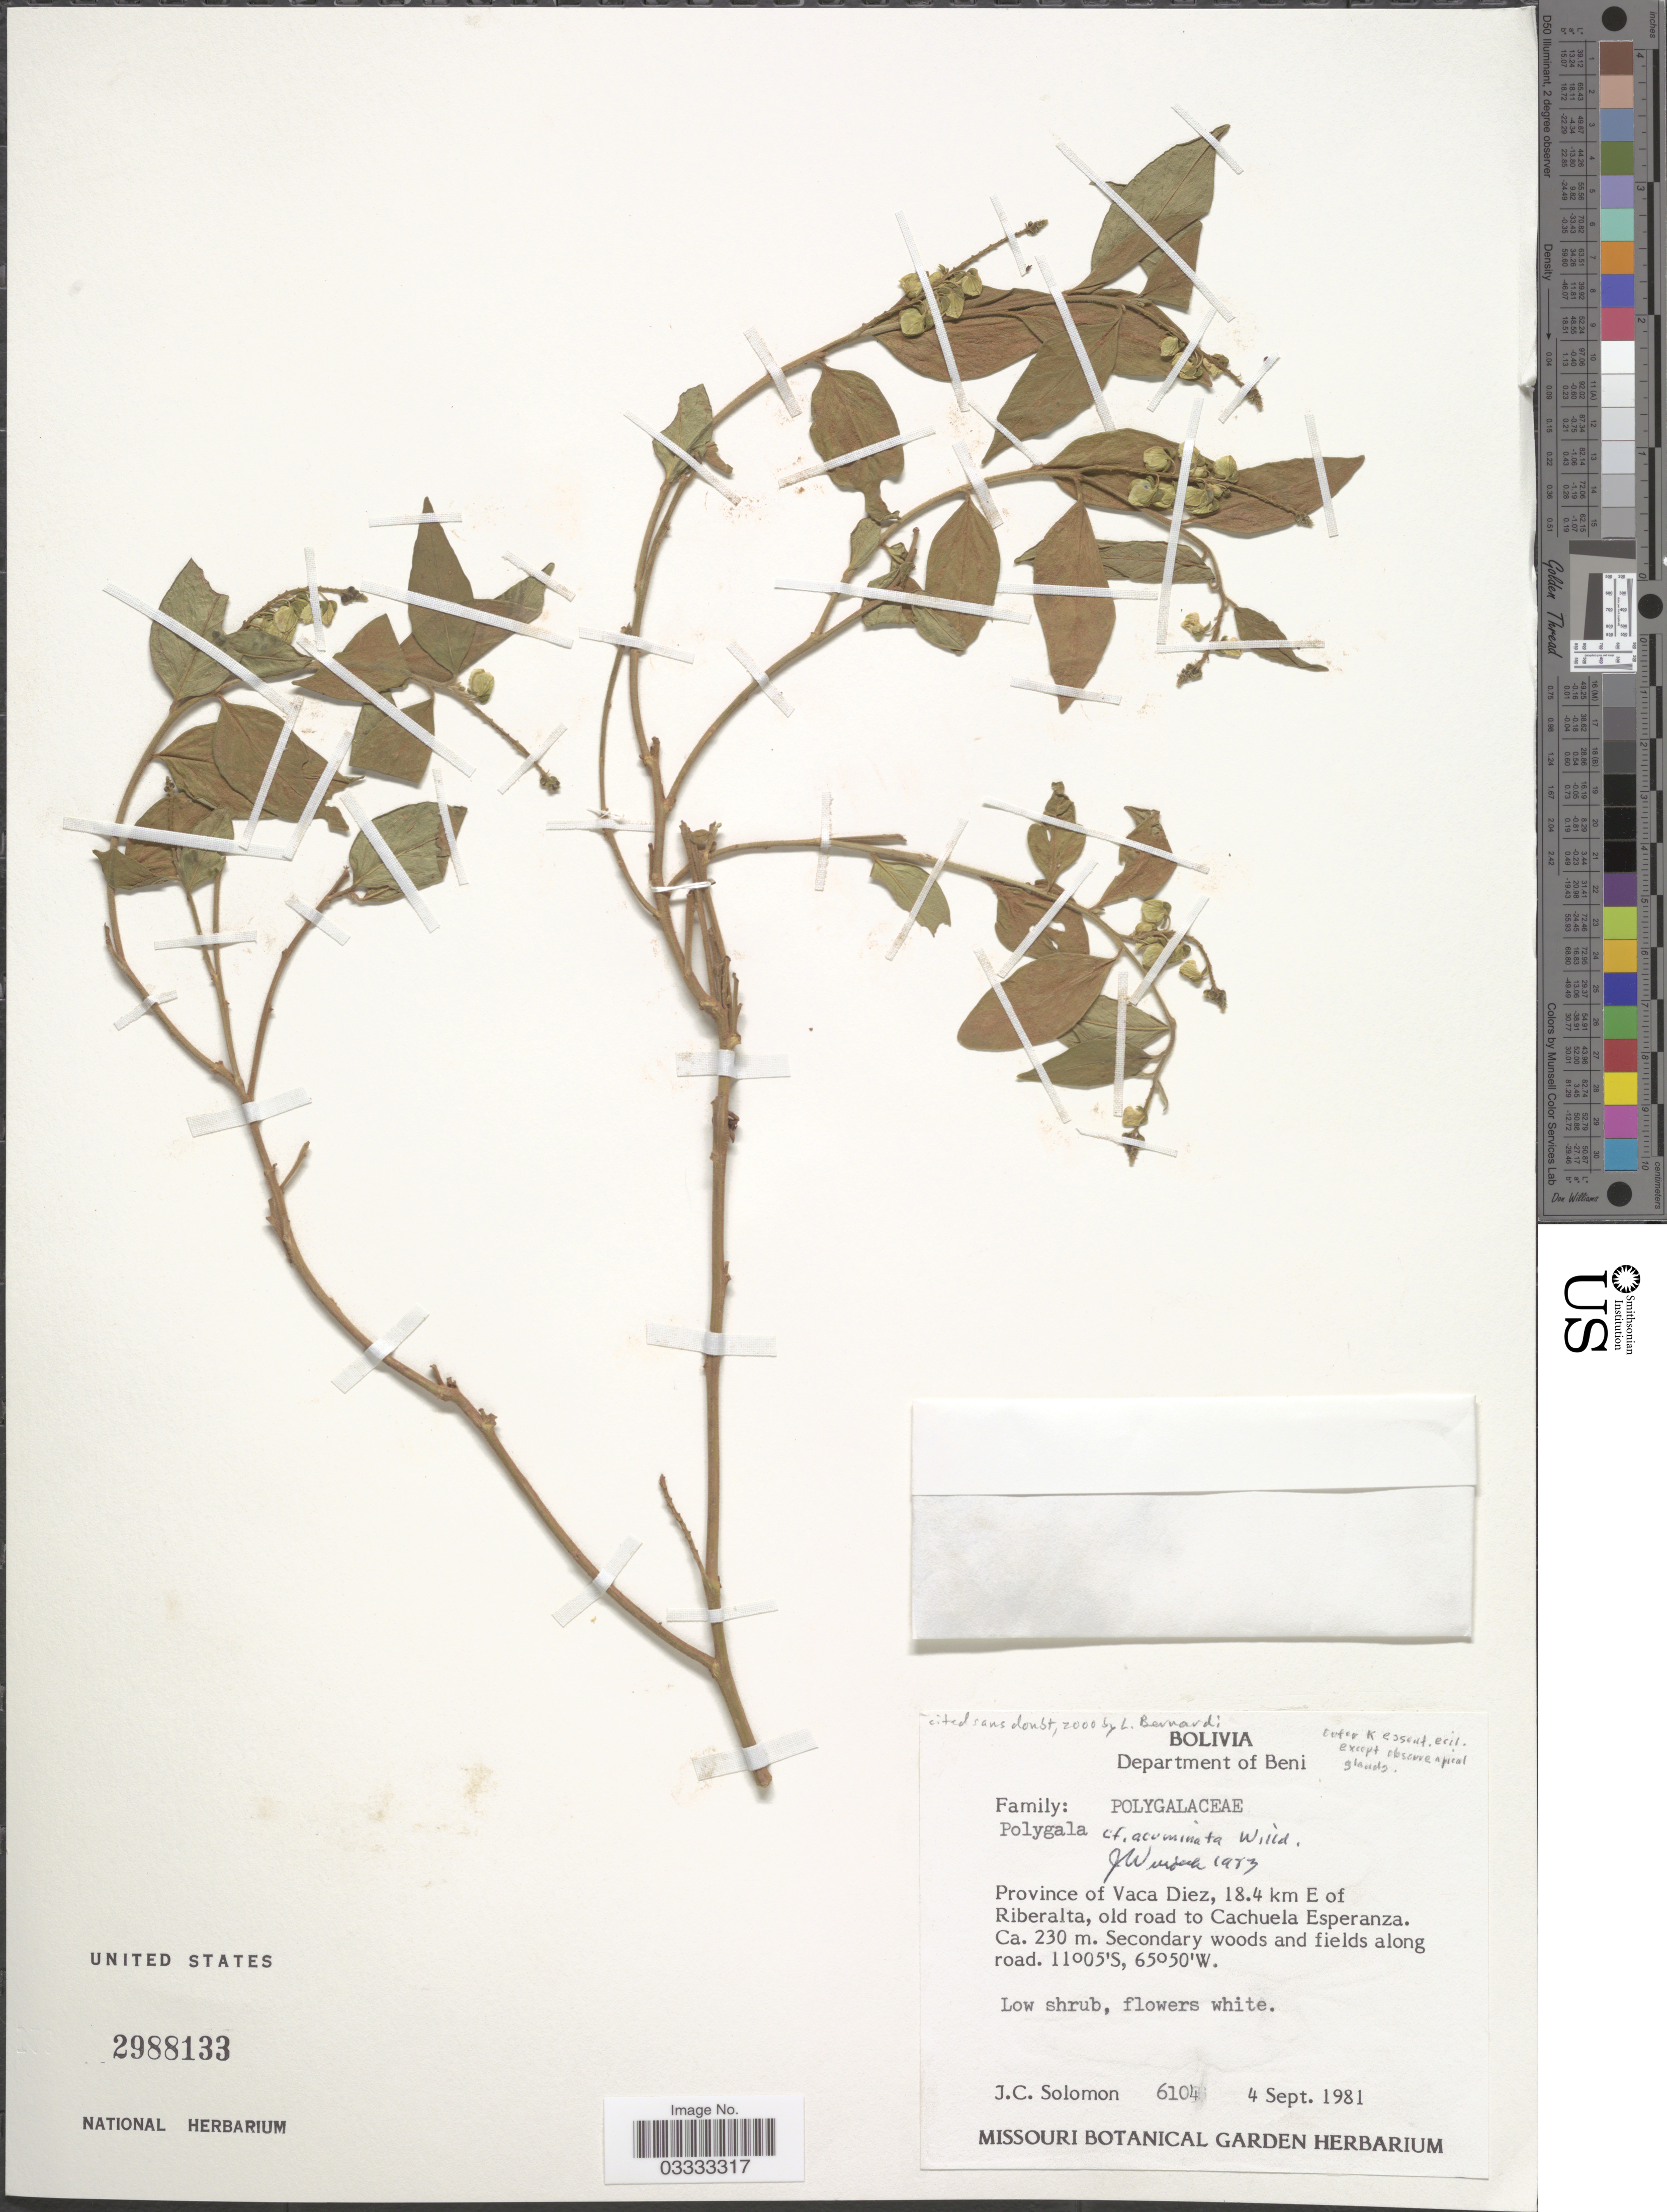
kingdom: Plantae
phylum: Tracheophyta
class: Magnoliopsida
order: Fabales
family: Polygalaceae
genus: Asemeia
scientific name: Asemeia acuminata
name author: (Willd.) J.F.B. Pastore & J.R. Abbott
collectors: J. C. Solomon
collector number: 6104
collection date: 1981-09-04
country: Bolivia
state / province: Beni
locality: Department of Beni. Province of Vaca Diez, 18.4 km E of Riberalta, old road to Cachuela Esperanza.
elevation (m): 230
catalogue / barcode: US 2988133